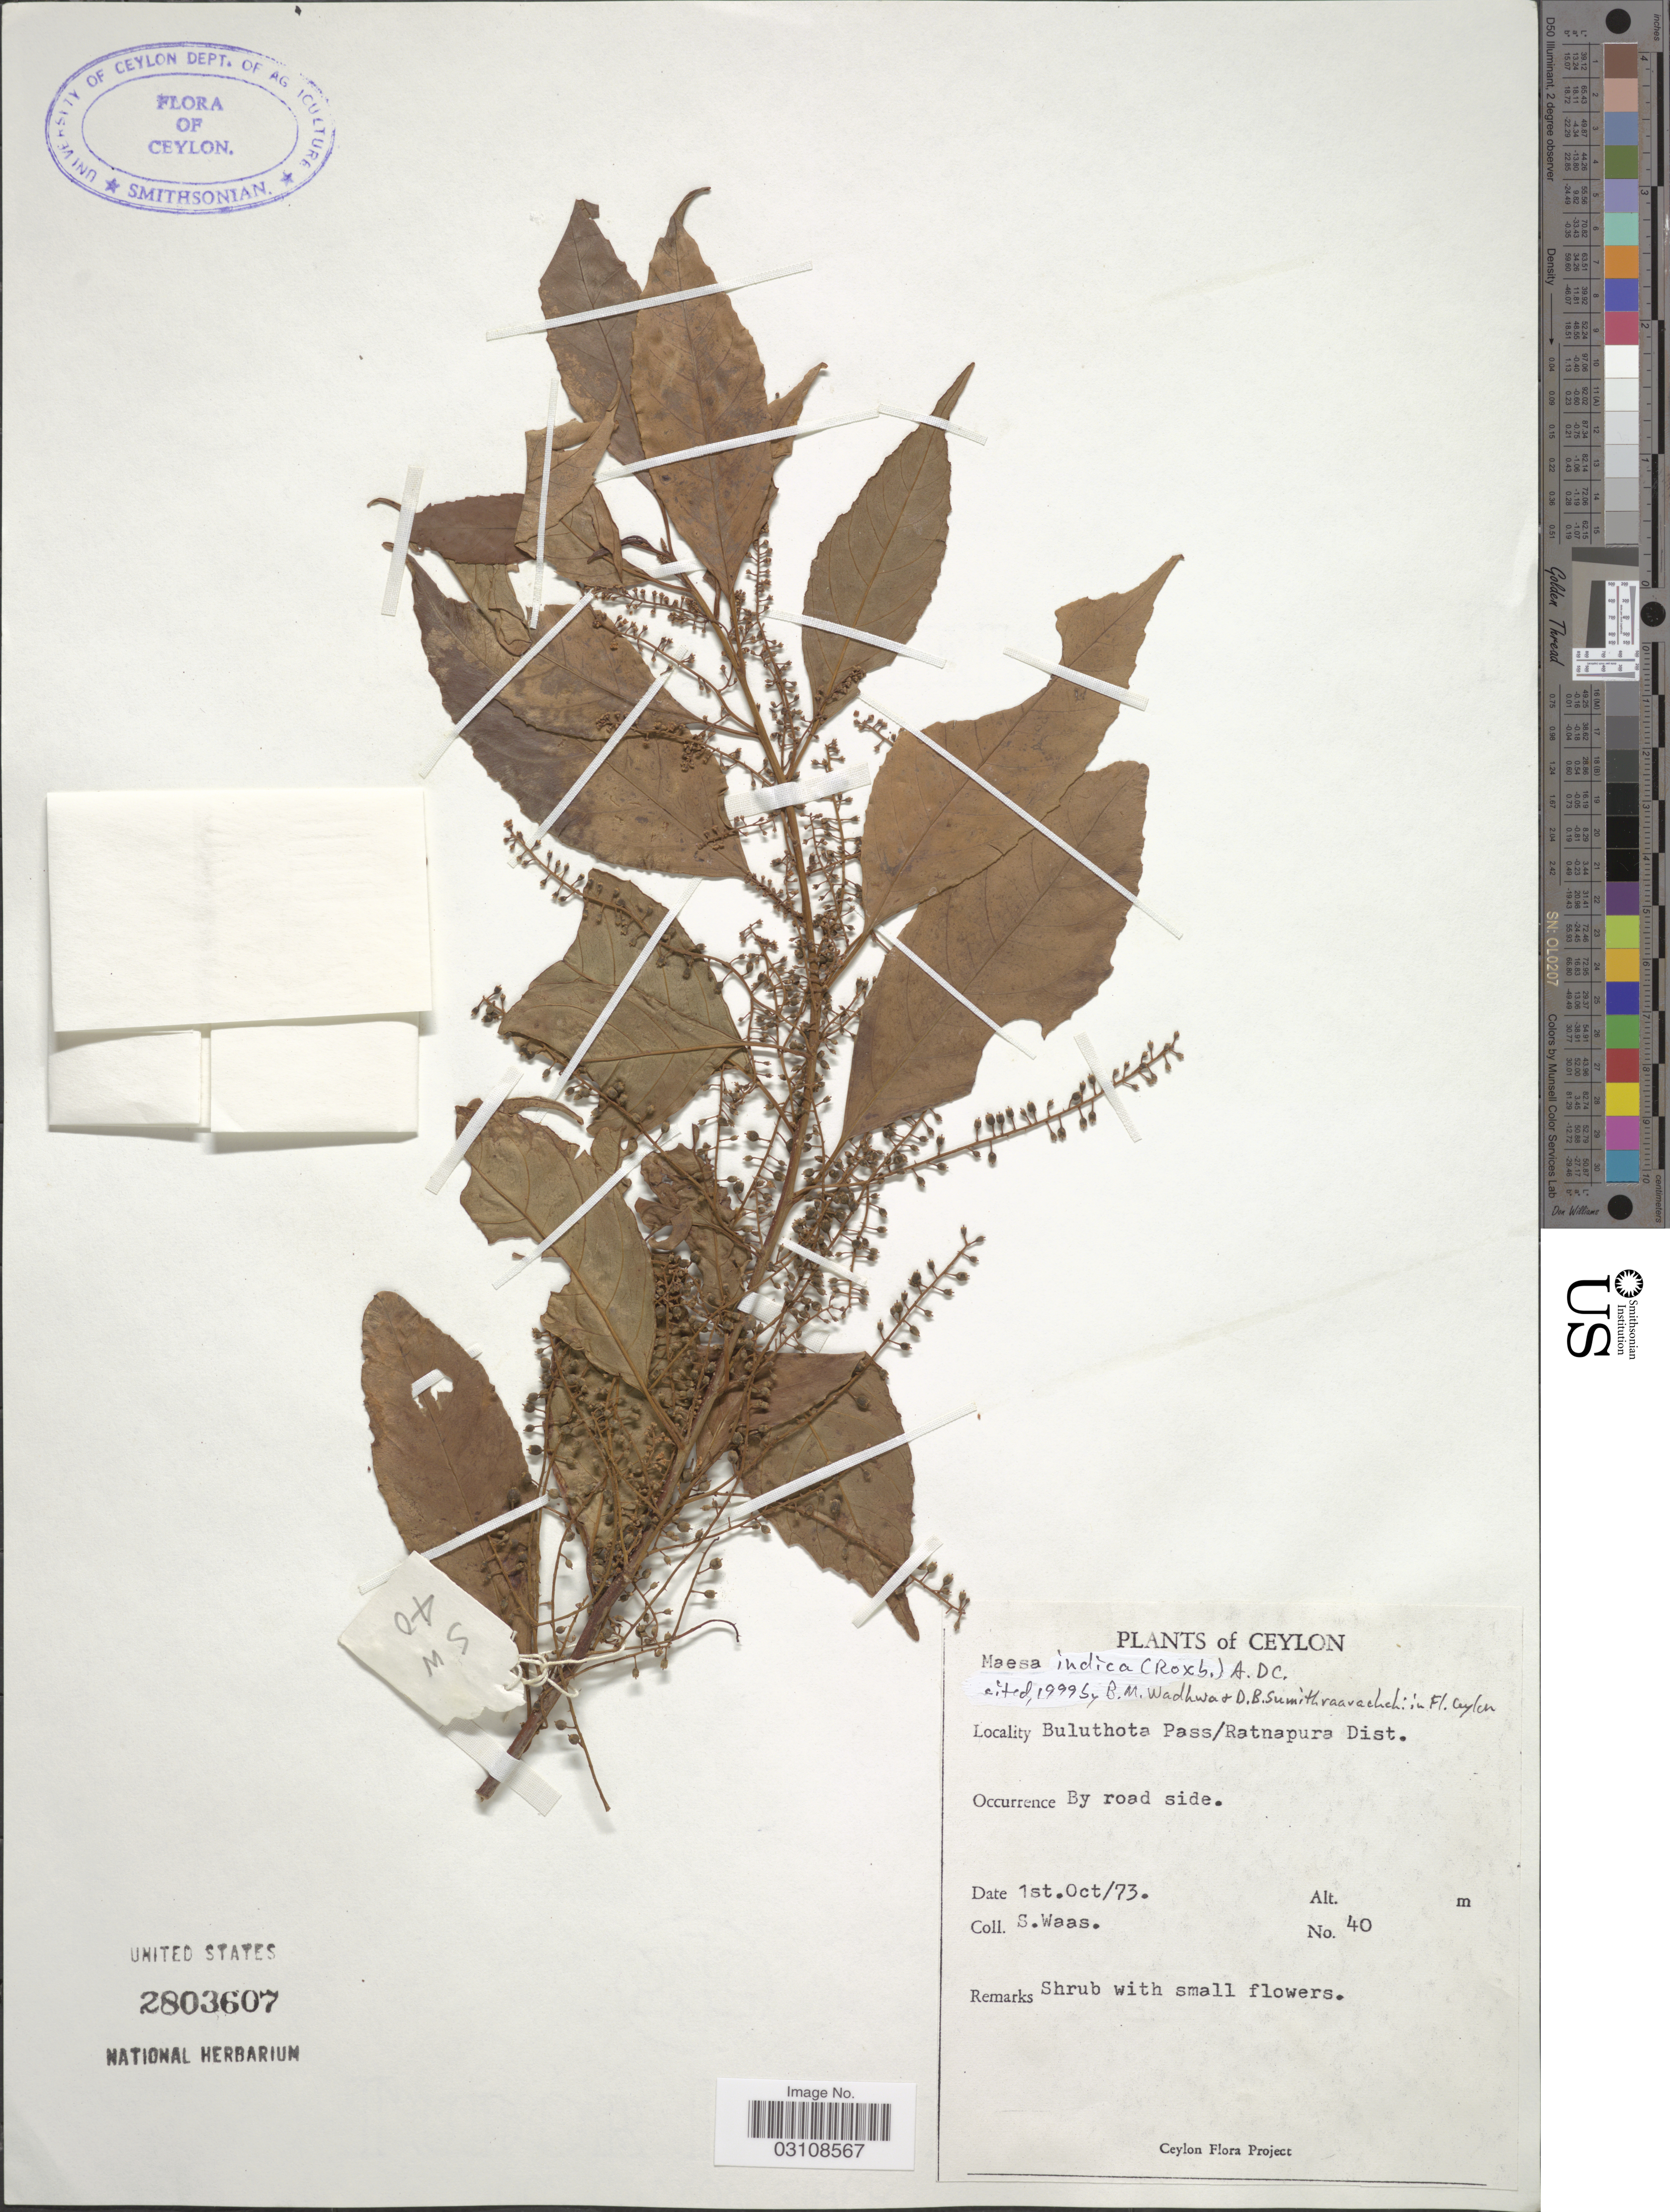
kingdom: Plantae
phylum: Tracheophyta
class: Magnoliopsida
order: Ericales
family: Primulaceae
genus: Maesa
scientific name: Maesa indica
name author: (Roxb.) A. DC.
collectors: S. Waas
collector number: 40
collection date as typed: Transcribed d/m/y: 1/10/73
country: Sri Lanka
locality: Ceylon. Buluthota Pass/Ratnapura Dist. By road side.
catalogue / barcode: US 2803607